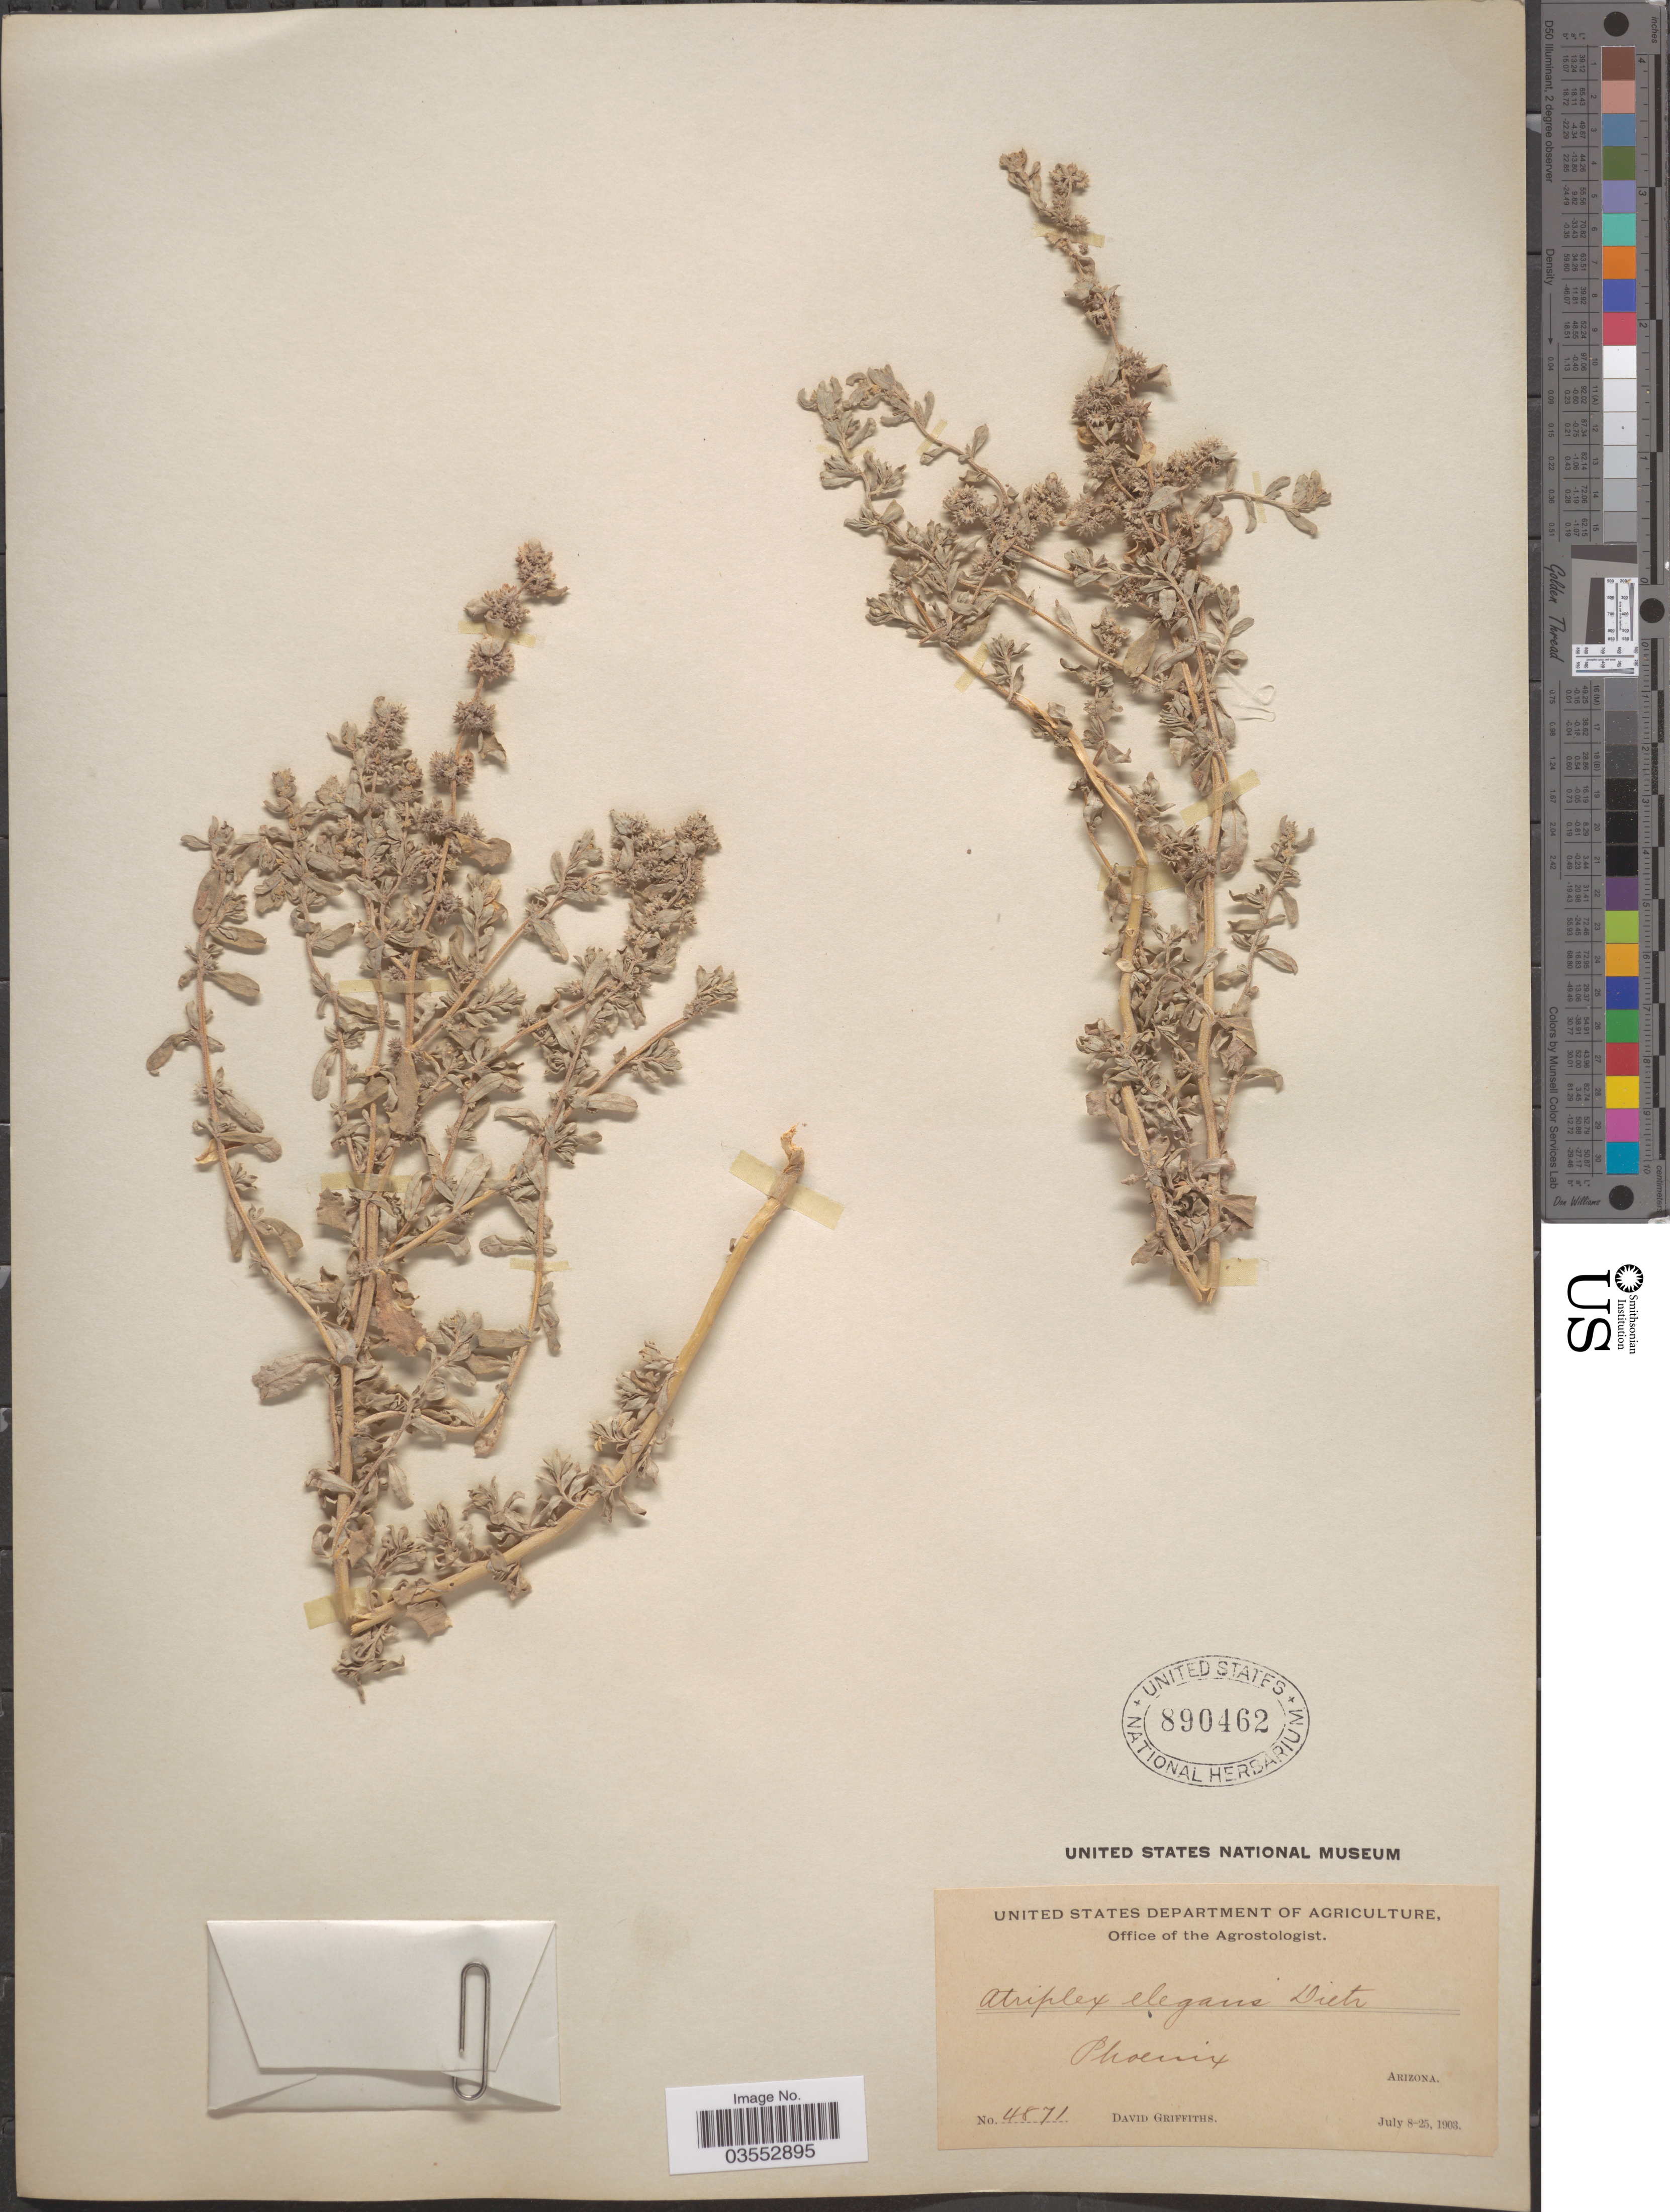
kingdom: Plantae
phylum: Tracheophyta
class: Magnoliopsida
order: Caryophyllales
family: Amaranthaceae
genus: Atriplex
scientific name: Atriplex thornberi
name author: (M.E. Jones) Standl.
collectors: D. Griffiths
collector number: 4871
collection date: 1903-07-08/1903-07-25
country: United States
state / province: Arizona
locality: Phoenix.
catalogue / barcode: US 890462